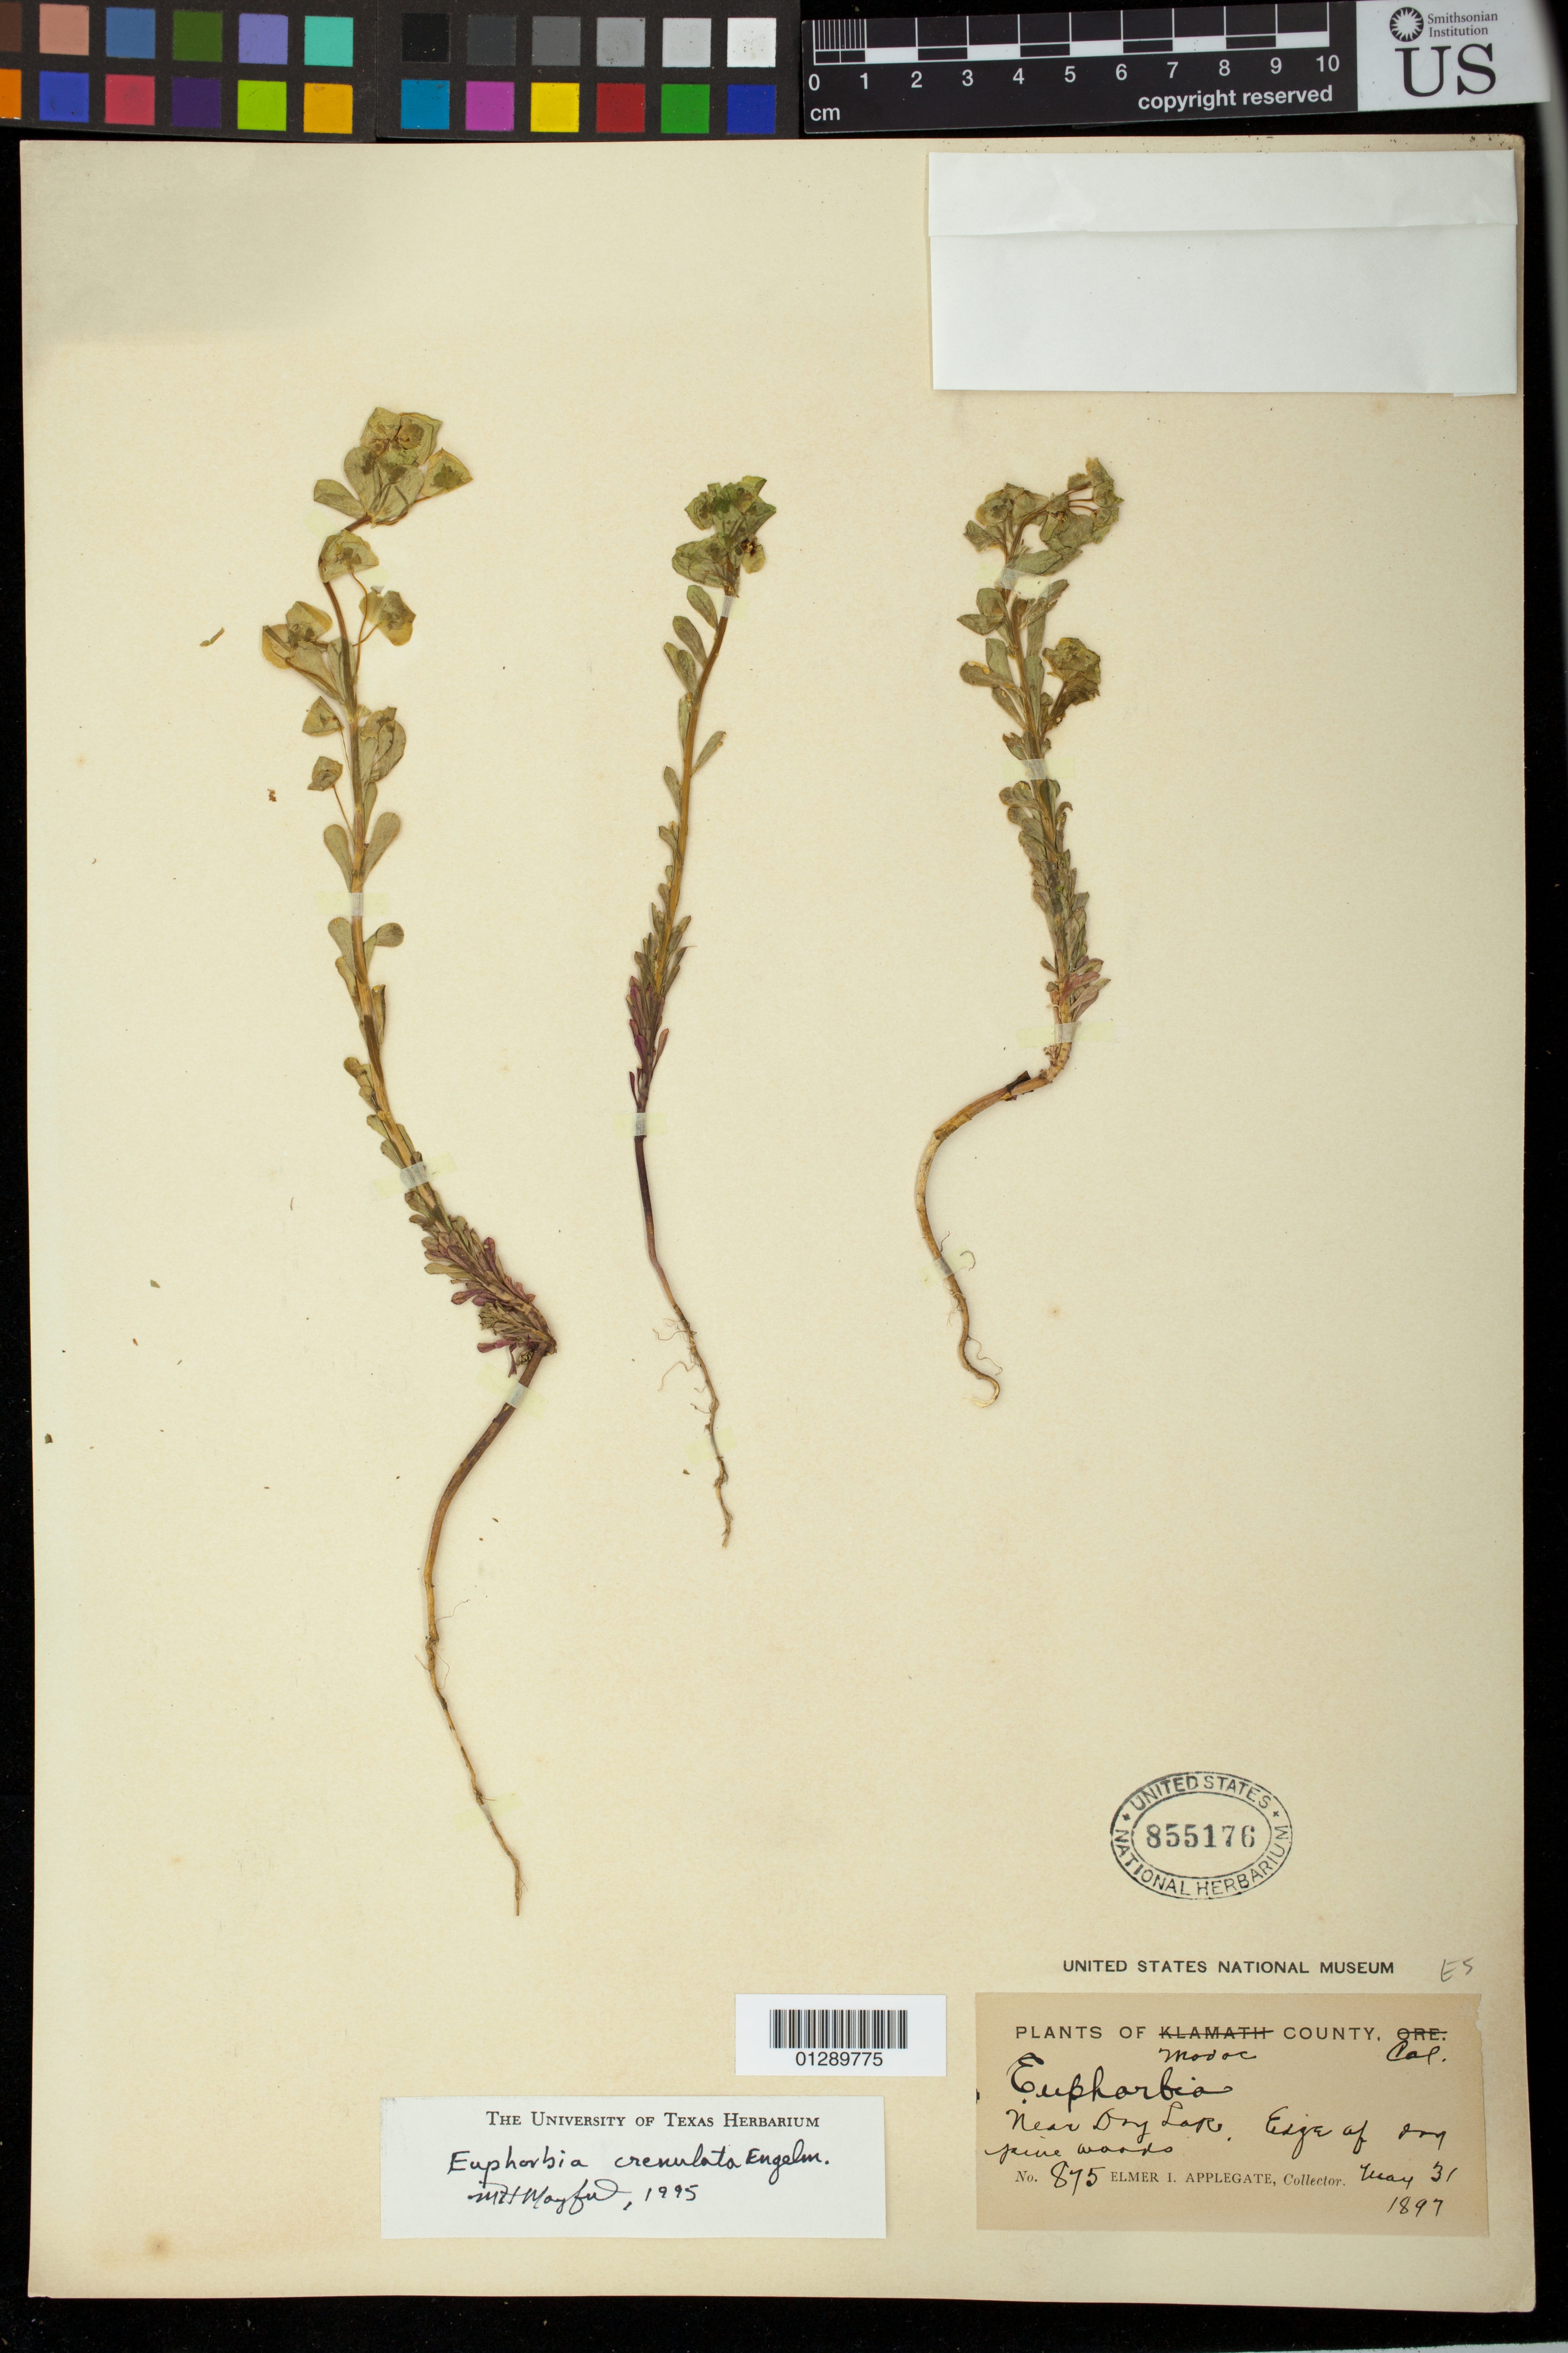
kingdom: Plantae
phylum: Tracheophyta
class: Magnoliopsida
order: Malpighiales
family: Euphorbiaceae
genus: Euphorbia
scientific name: Euphorbia crenulata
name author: Engelm.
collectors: E. I. Applegate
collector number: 875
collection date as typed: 31 May 1897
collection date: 1897-05-31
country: United States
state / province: California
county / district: Modoc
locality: Near Dry Lake.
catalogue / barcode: US 855176